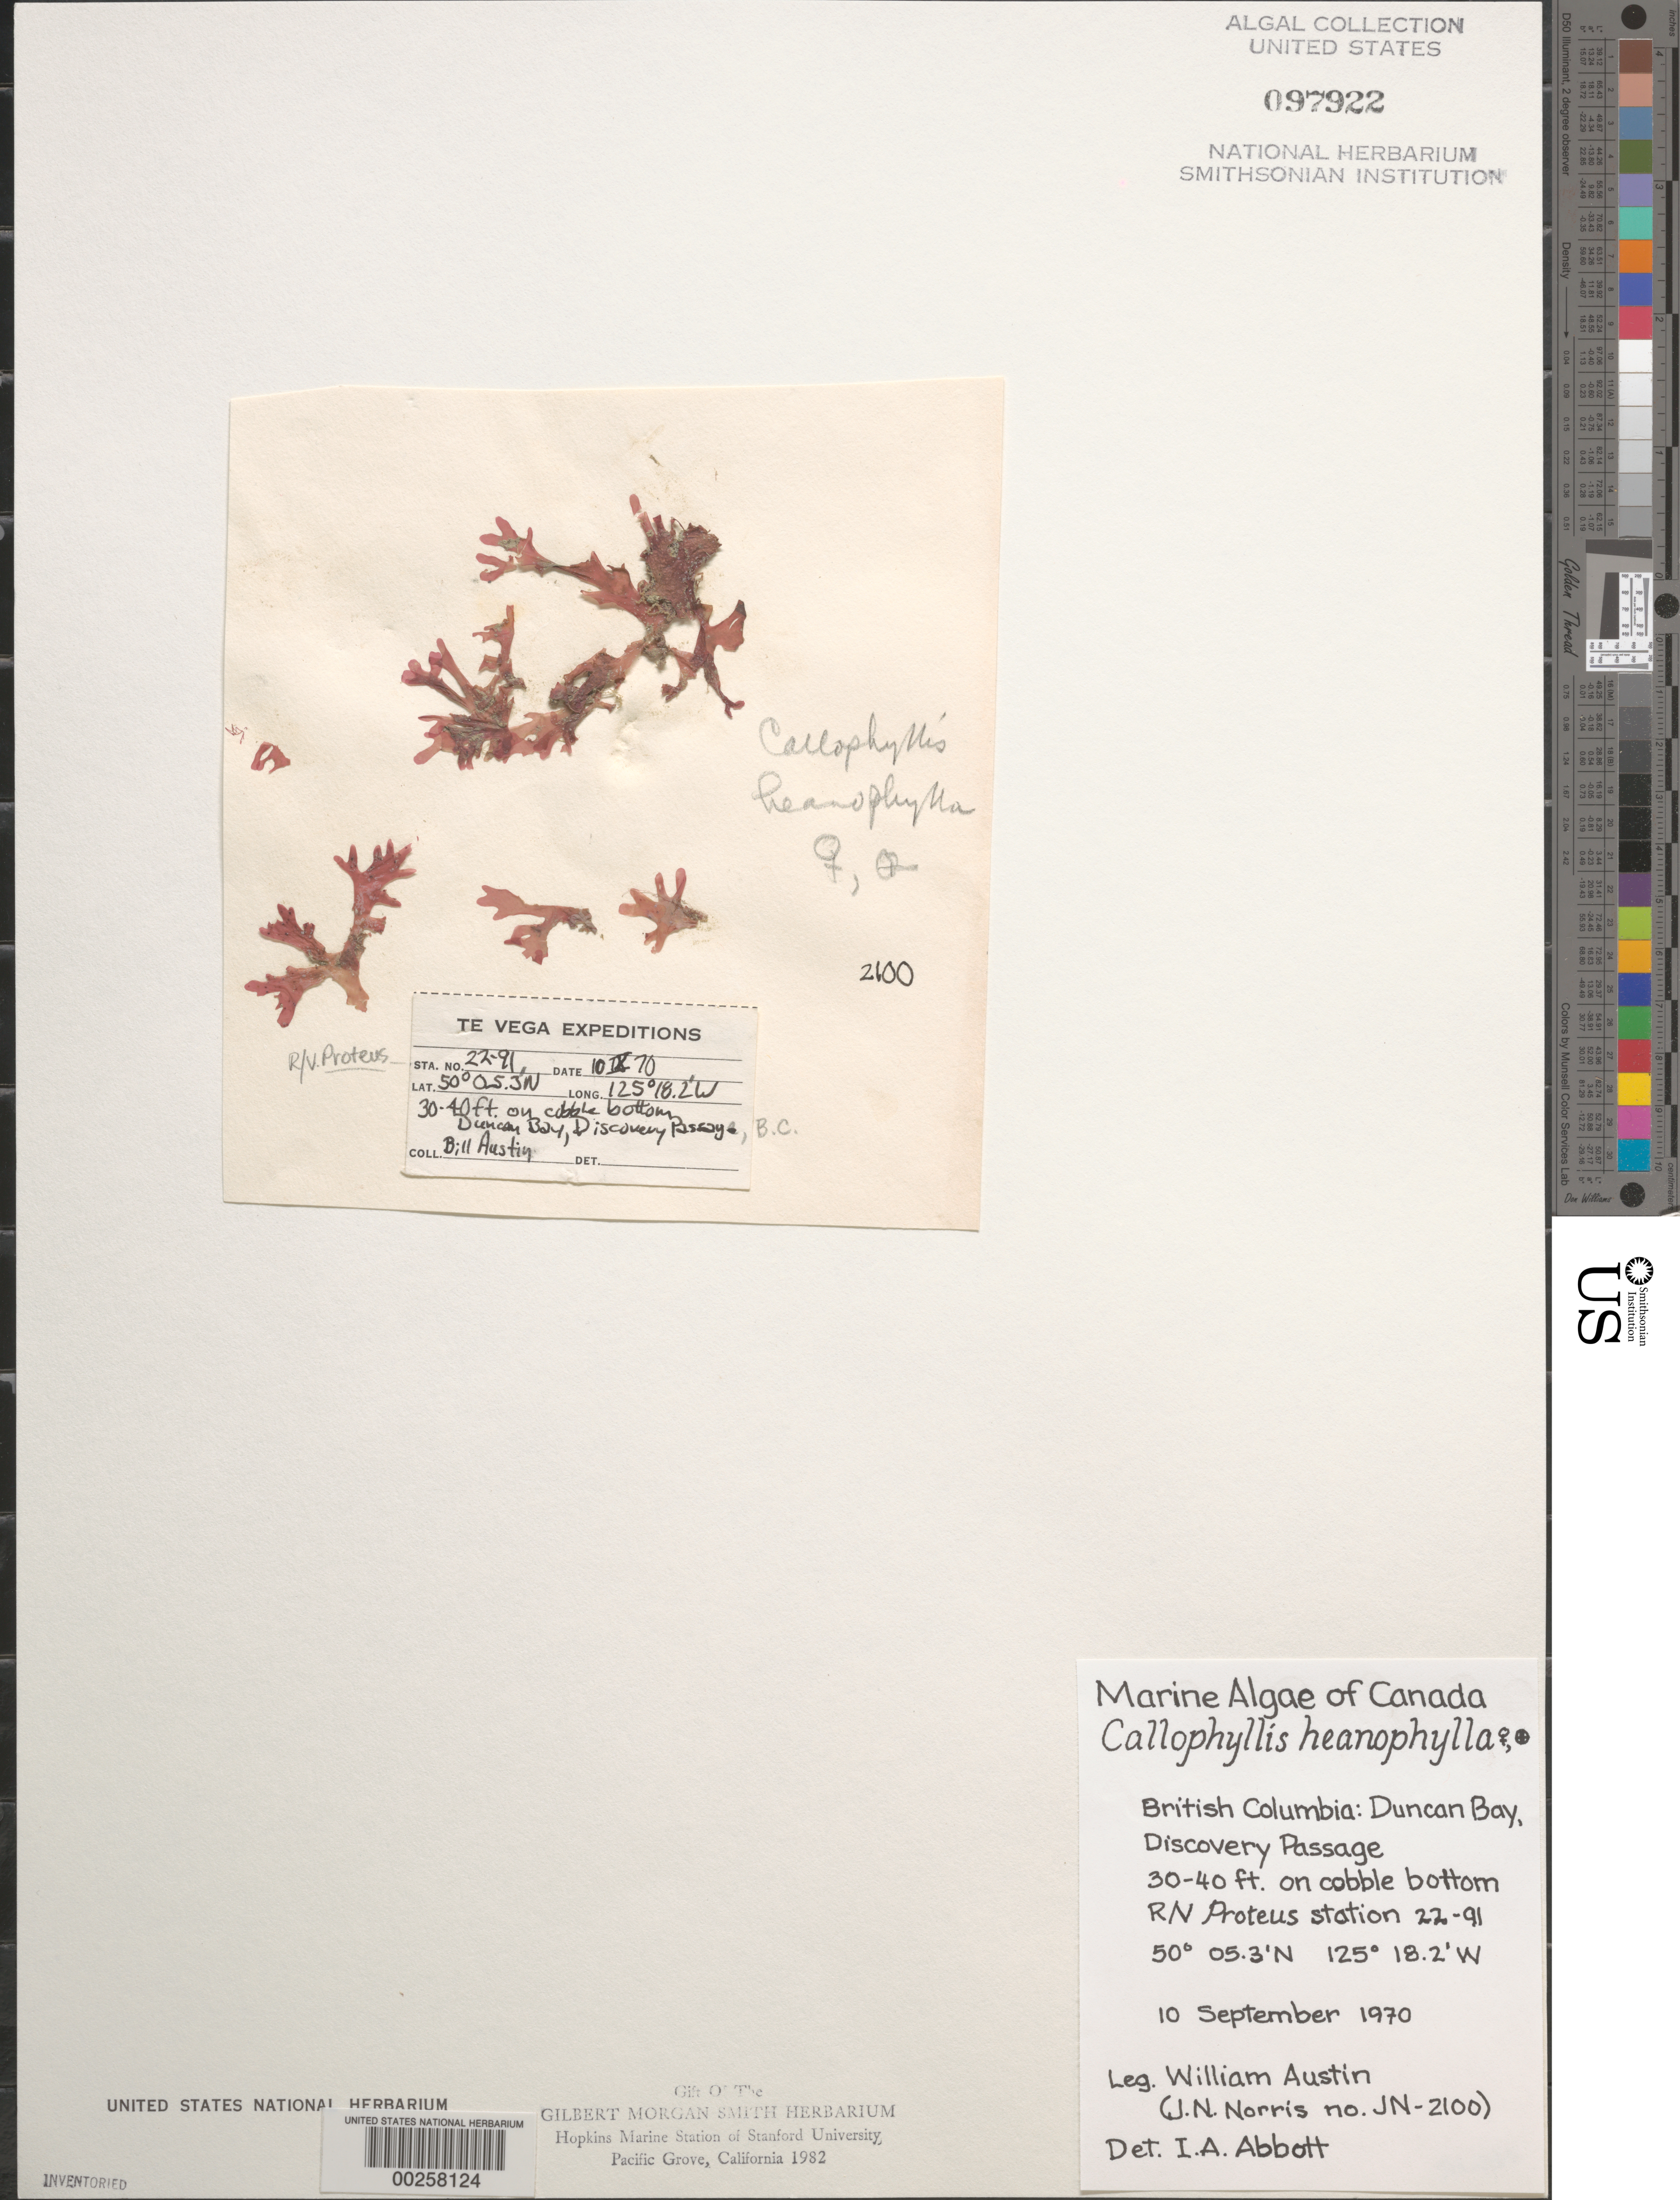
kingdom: Plantae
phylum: Rhodophyta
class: Florideophyceae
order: Gigartinales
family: Kallymeniaceae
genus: Callophyllis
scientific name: Callophyllis heanophylla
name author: Setch.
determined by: Abbott, Isabella A.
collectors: W. Austin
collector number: Jn-2100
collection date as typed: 10 Sep 1970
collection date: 1970-09-10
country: Canada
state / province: British Columbia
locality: Duncan Bay, Discovery Passage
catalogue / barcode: US 97922